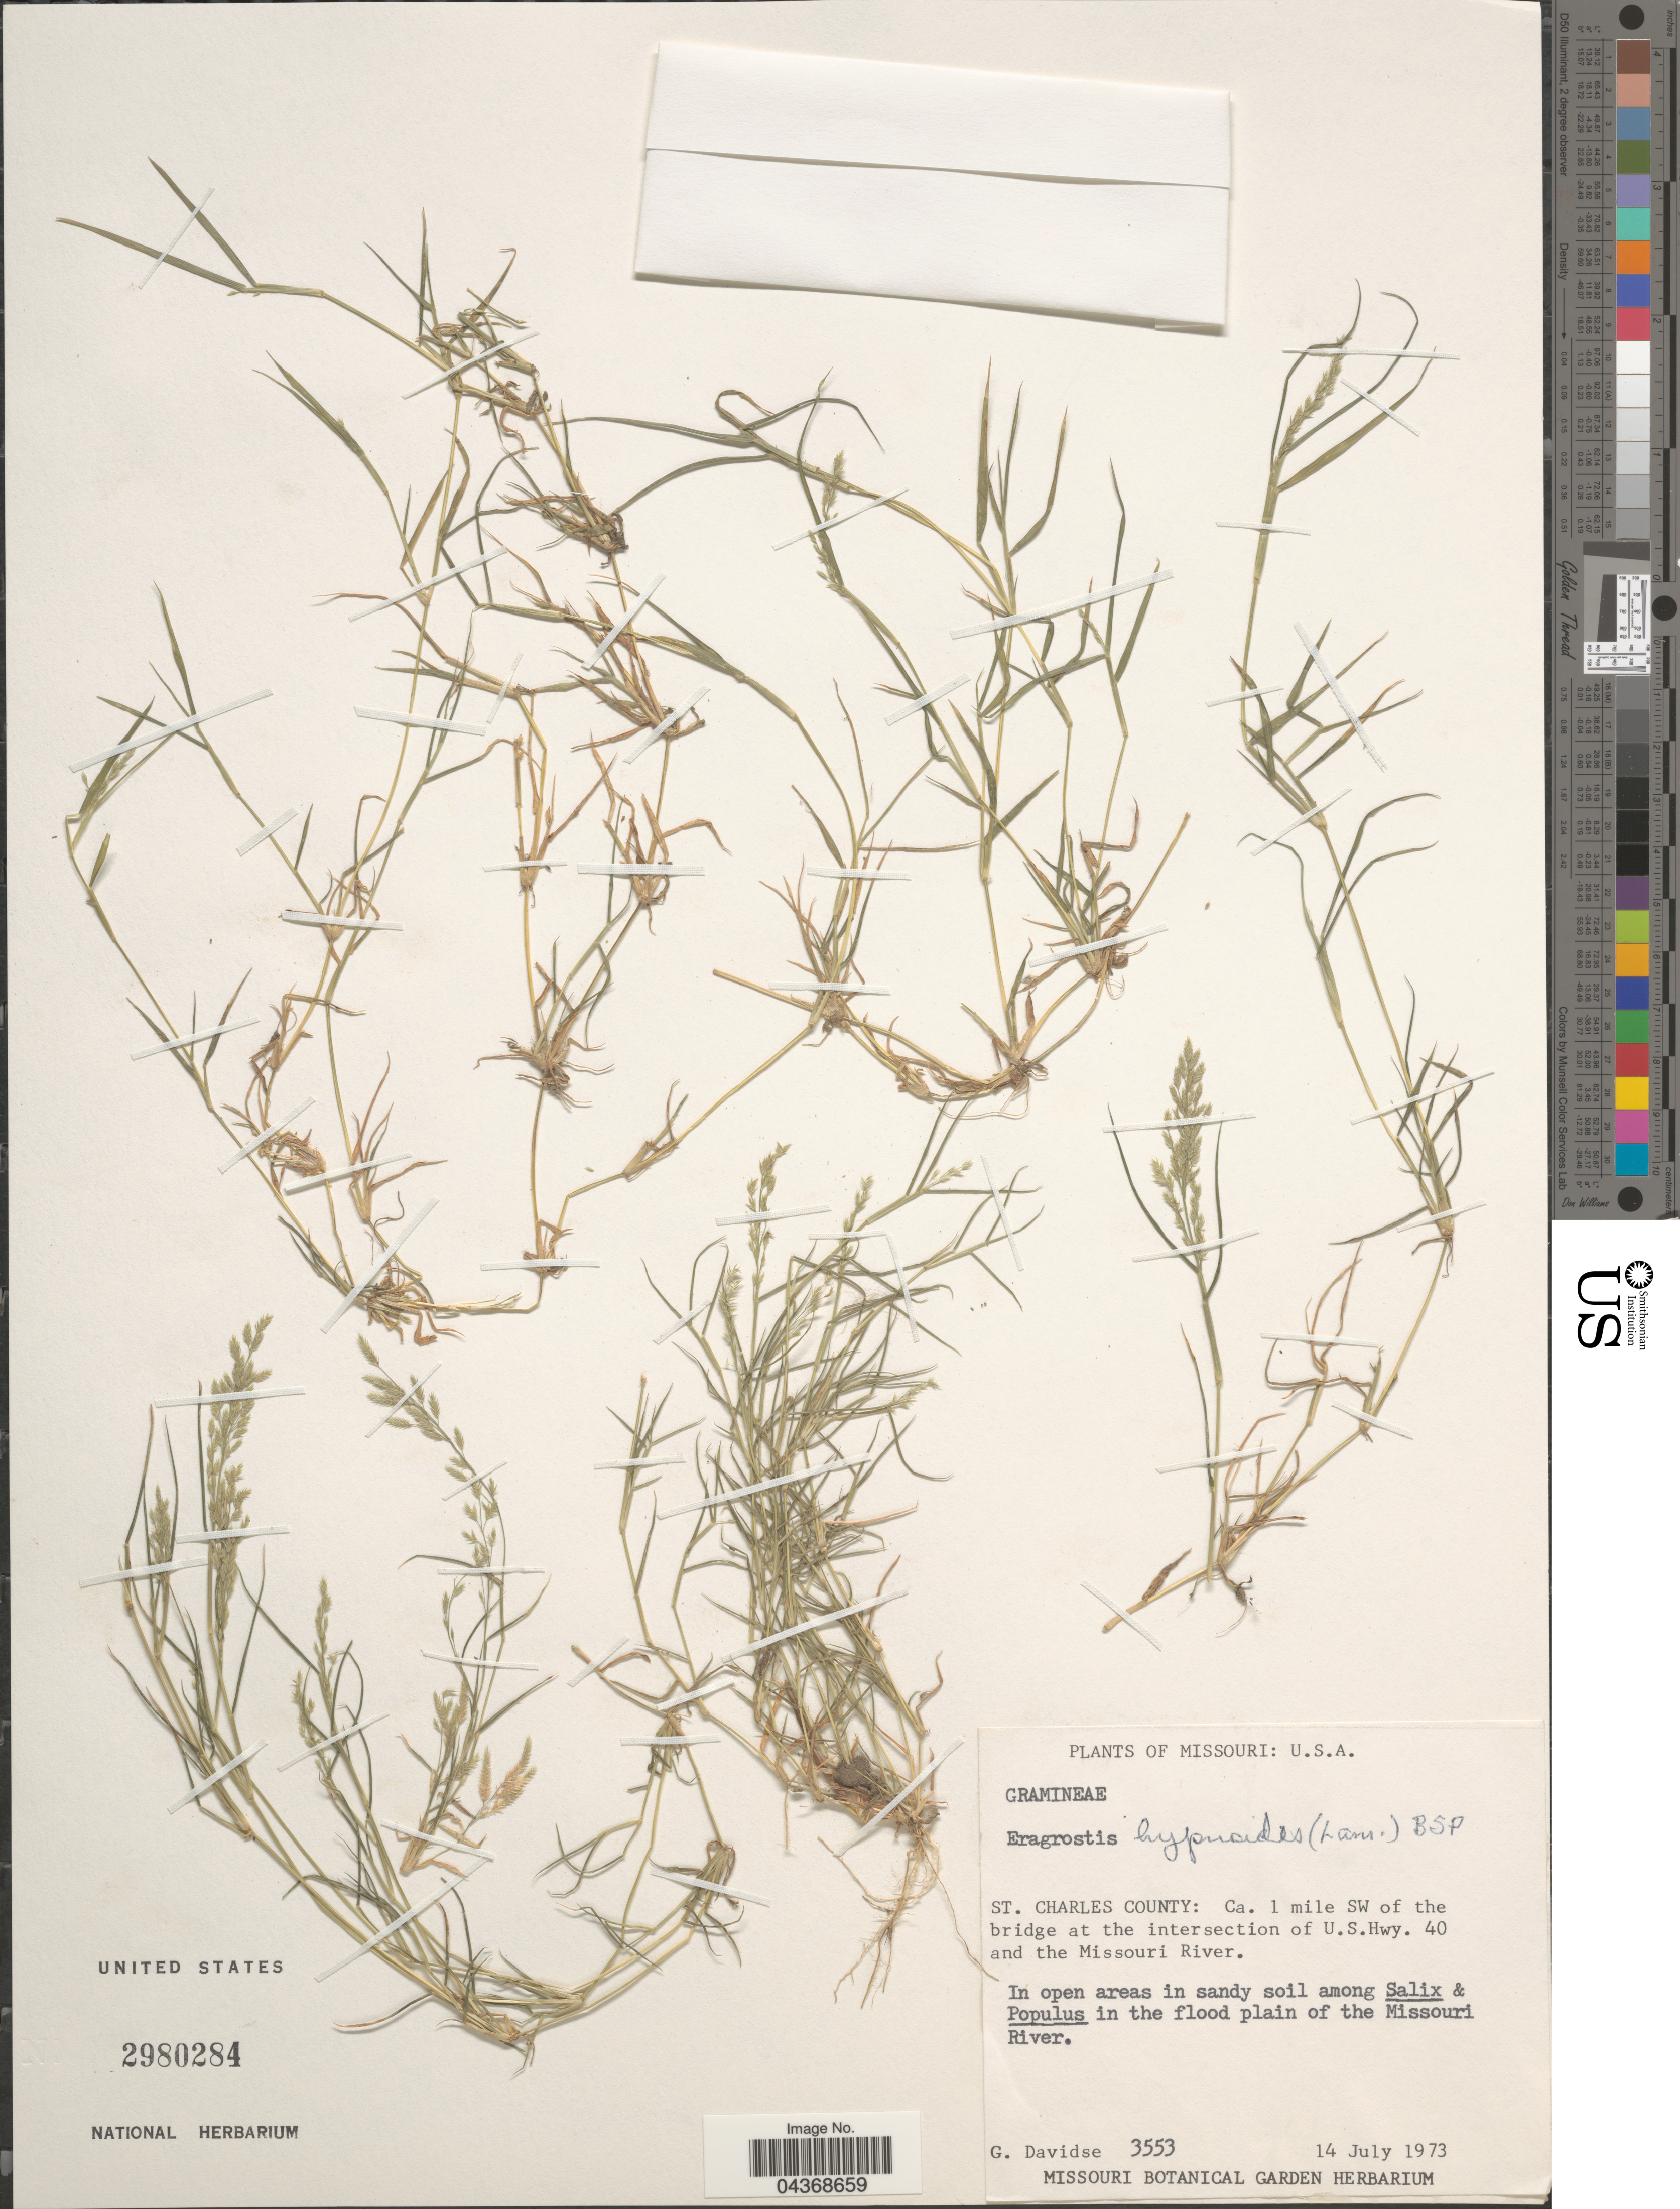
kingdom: Plantae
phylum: Tracheophyta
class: Liliopsida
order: Poales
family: Poaceae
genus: Eragrostis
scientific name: Eragrostis hypnoides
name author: (Lam.) Britton, Stearns & Poggenb.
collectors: G. Davidse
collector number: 3553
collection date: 1973-07-14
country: United States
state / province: Missouri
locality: St. Charles County: Ca. 1 mile SW of the bridge at the intersection of U.S.Hwy. 40 and the Missouri River. In the flood plain of the Missouri River.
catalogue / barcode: US 2980284